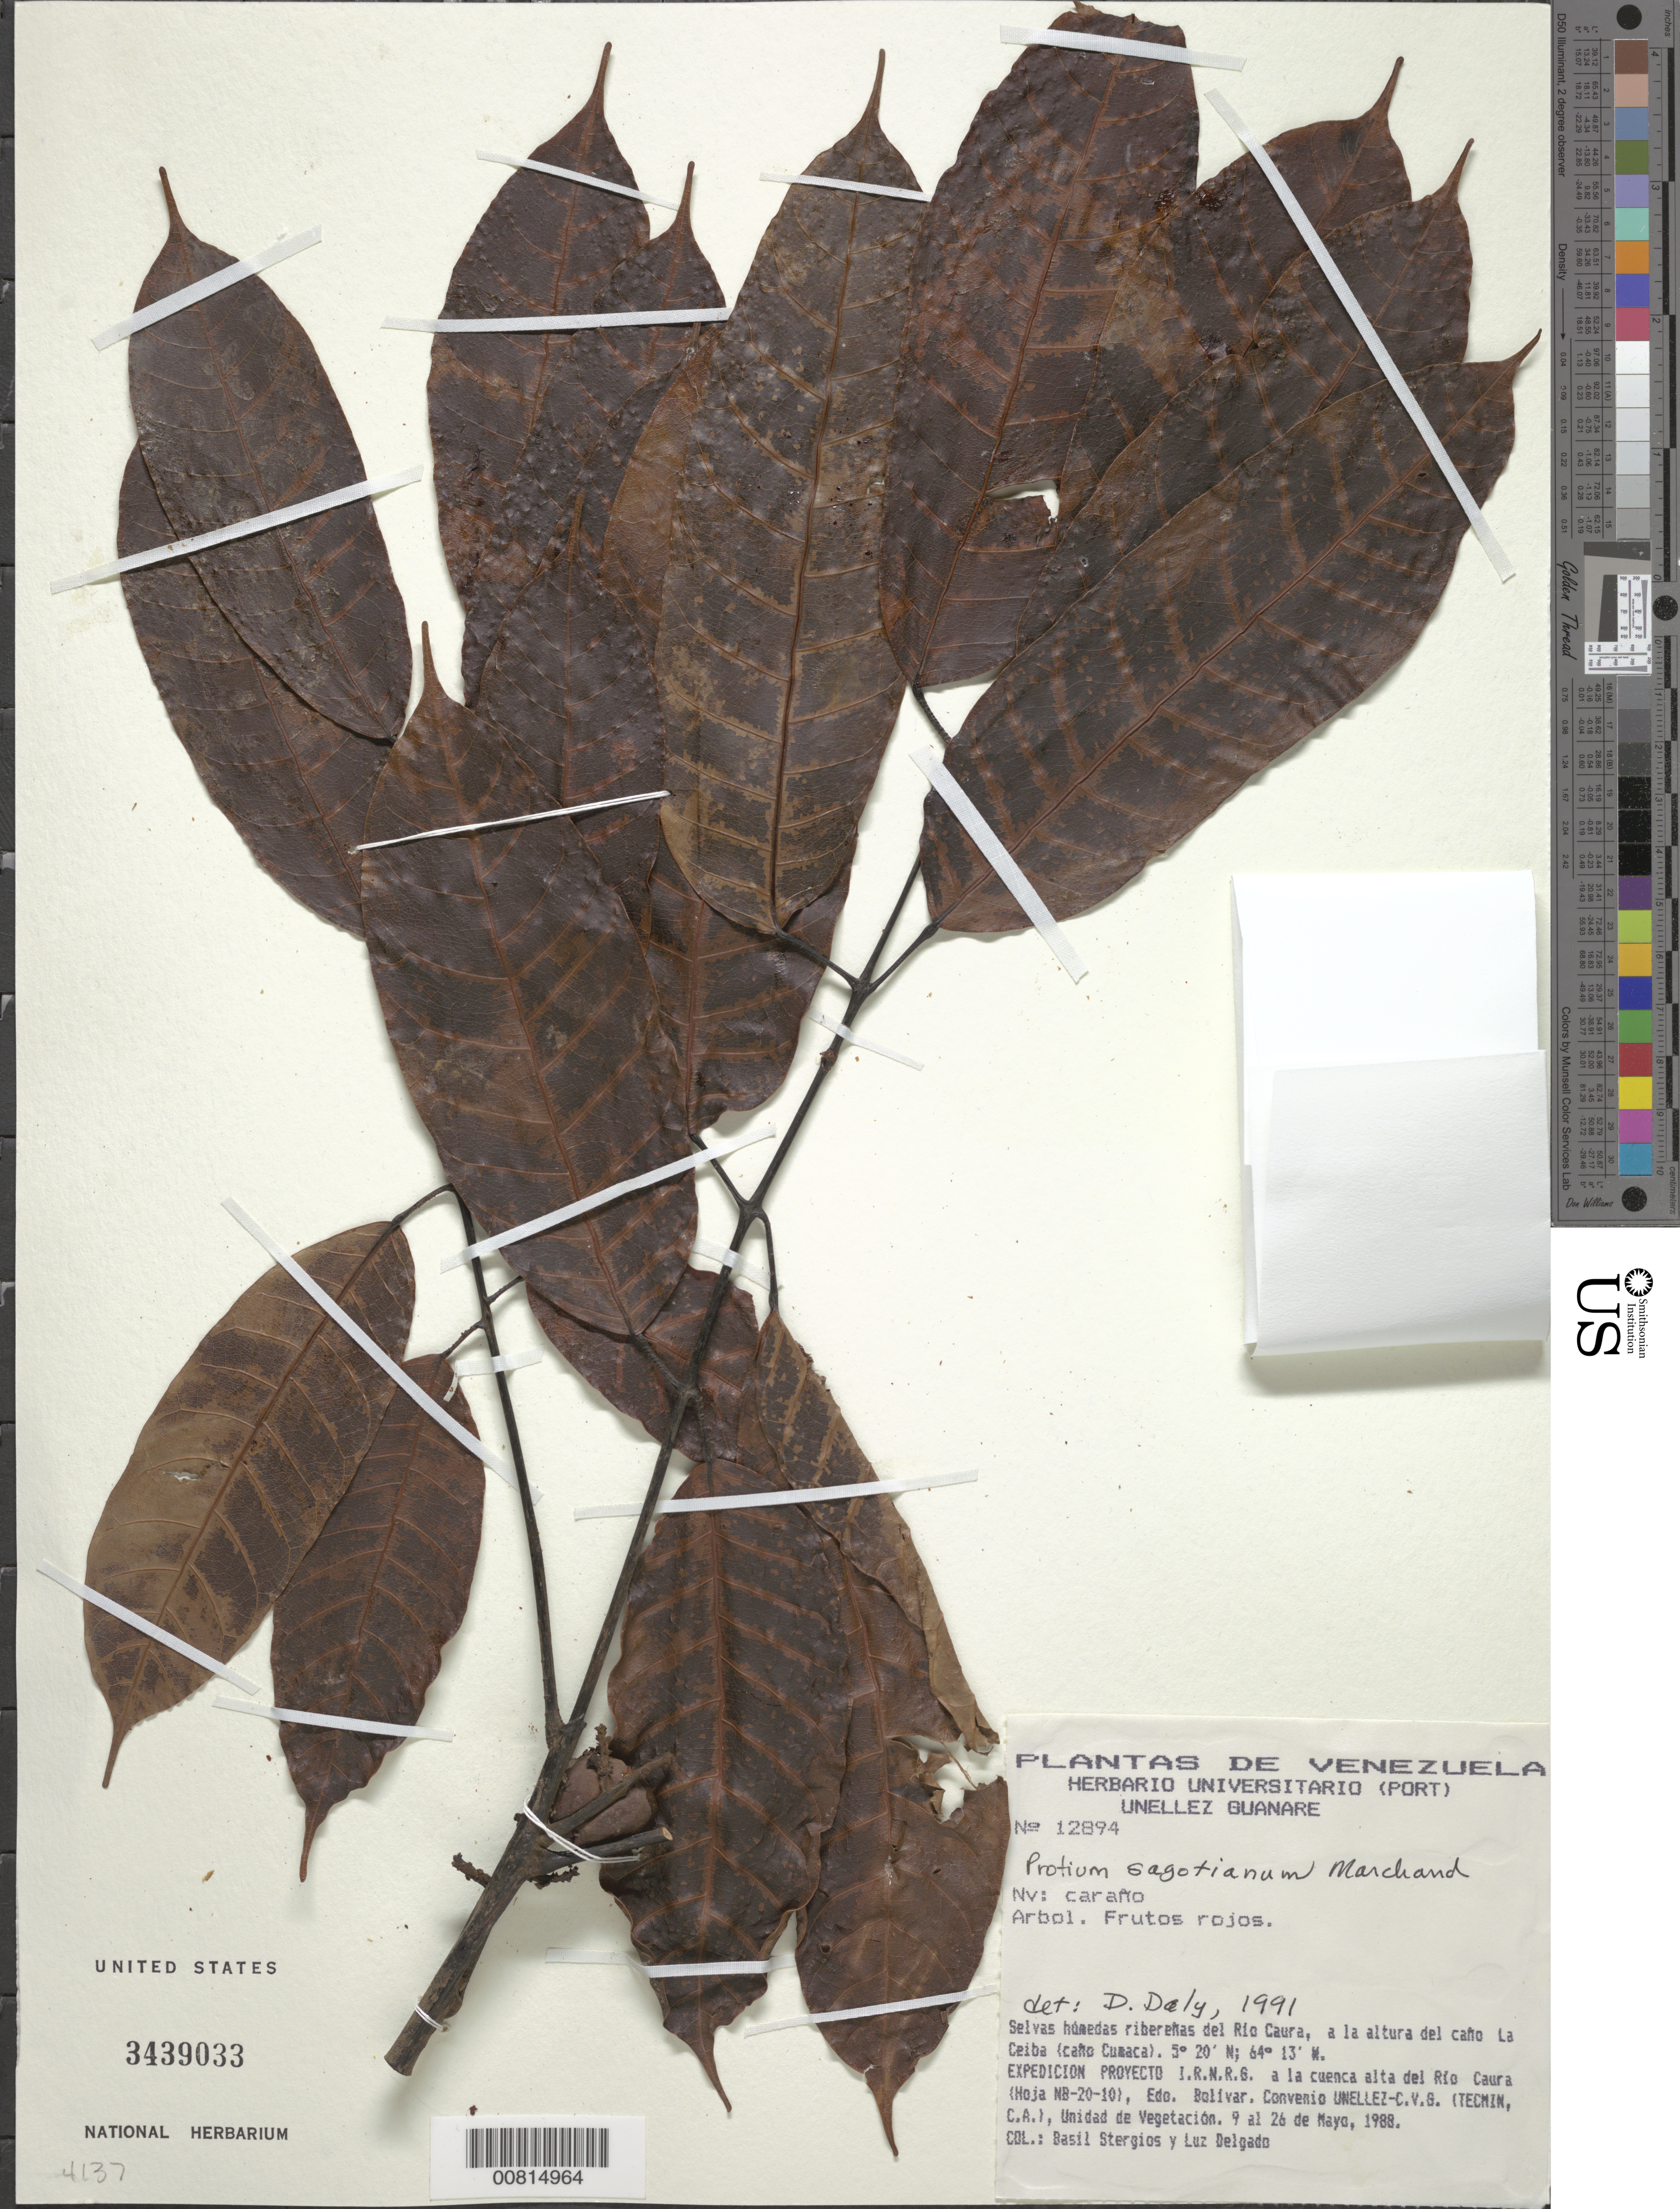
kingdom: Plantae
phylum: Tracheophyta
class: Magnoliopsida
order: Sapindales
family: Burseraceae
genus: Protium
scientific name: Protium sagotianum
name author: Marchand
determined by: Daly, D. C.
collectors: B. G. Stergios & L. Delgado V.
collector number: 12894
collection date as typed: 9-May-88 to 26-May-88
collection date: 1988-05-09/1988-05-26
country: Venezuela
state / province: Bolívar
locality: Río Caura, Caño La Ceiba (Caño Cumaca)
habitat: Selvas húmedas ribereñas del río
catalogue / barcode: US 3439033